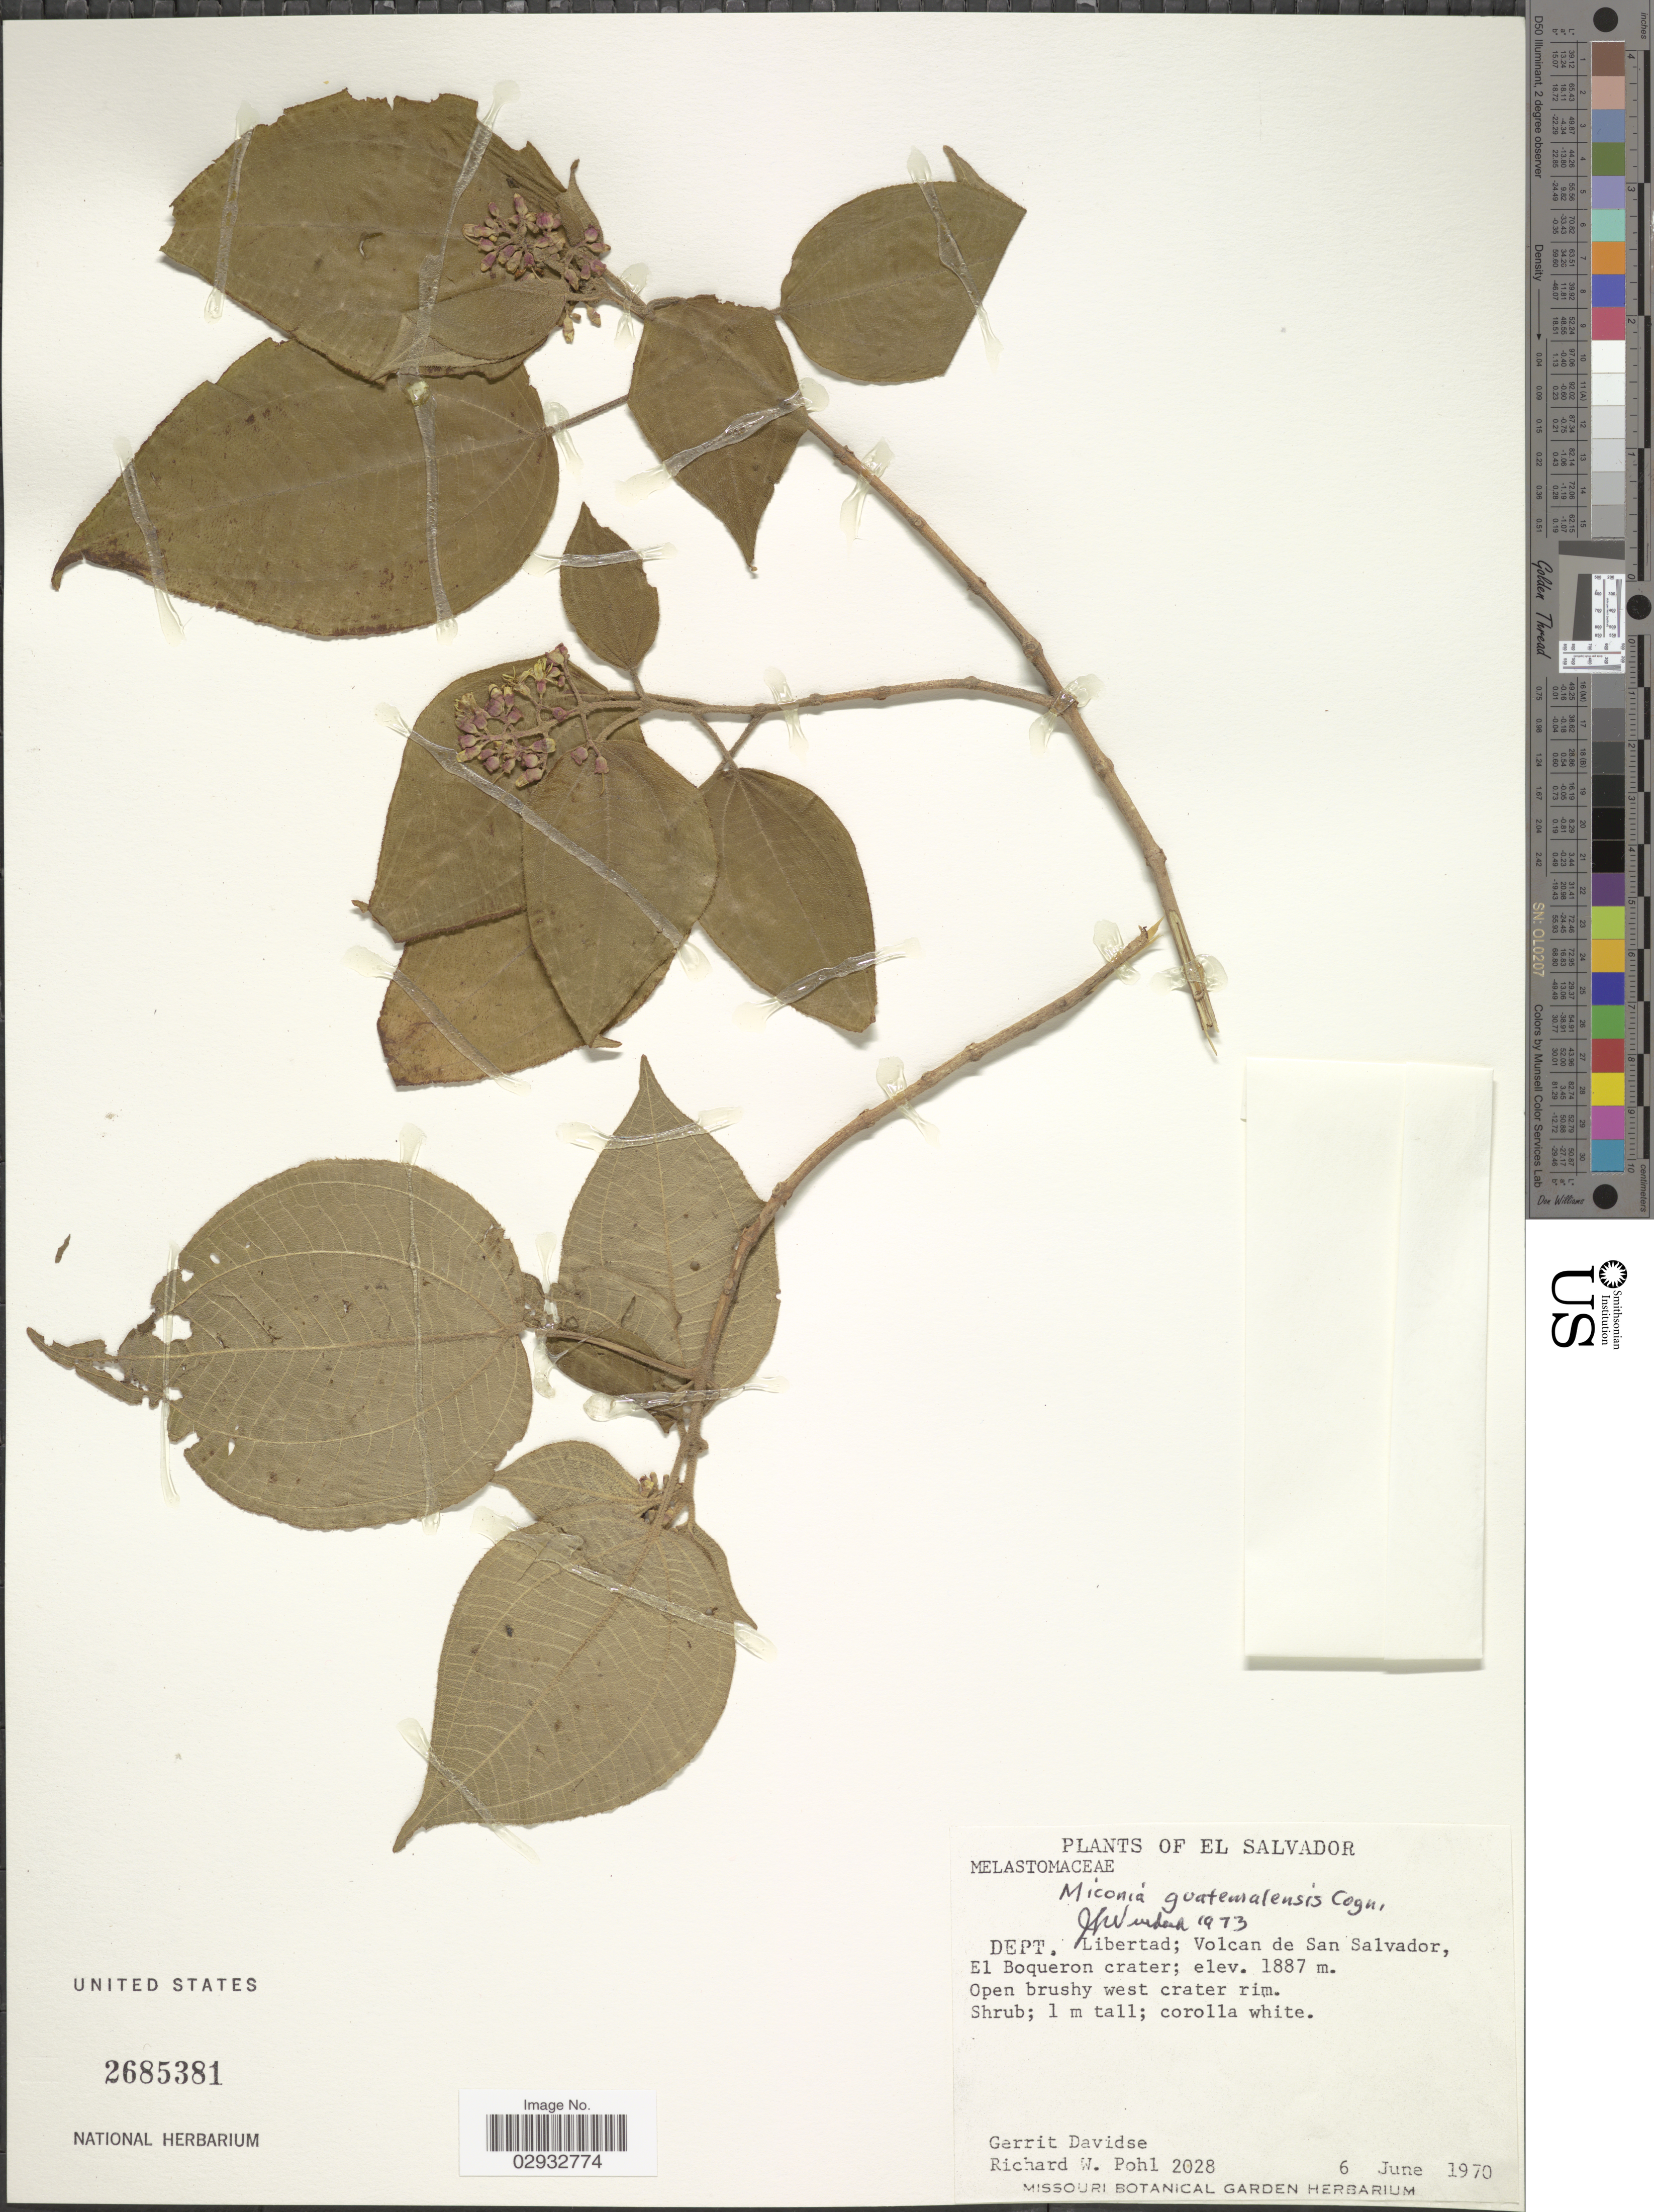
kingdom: Plantae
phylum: Tracheophyta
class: Magnoliopsida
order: Myrtales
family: Melastomataceae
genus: Miconia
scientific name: Miconia guatemalensis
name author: Cogn. in Donn. Sm.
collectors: G. Davidse & R. W. Pohl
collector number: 2028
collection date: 1970-06-06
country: El Salvador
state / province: La Libertad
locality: Dept. Libertad; Volcan de San Salvador, El Boqueron crater.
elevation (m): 1887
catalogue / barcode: US 2685381